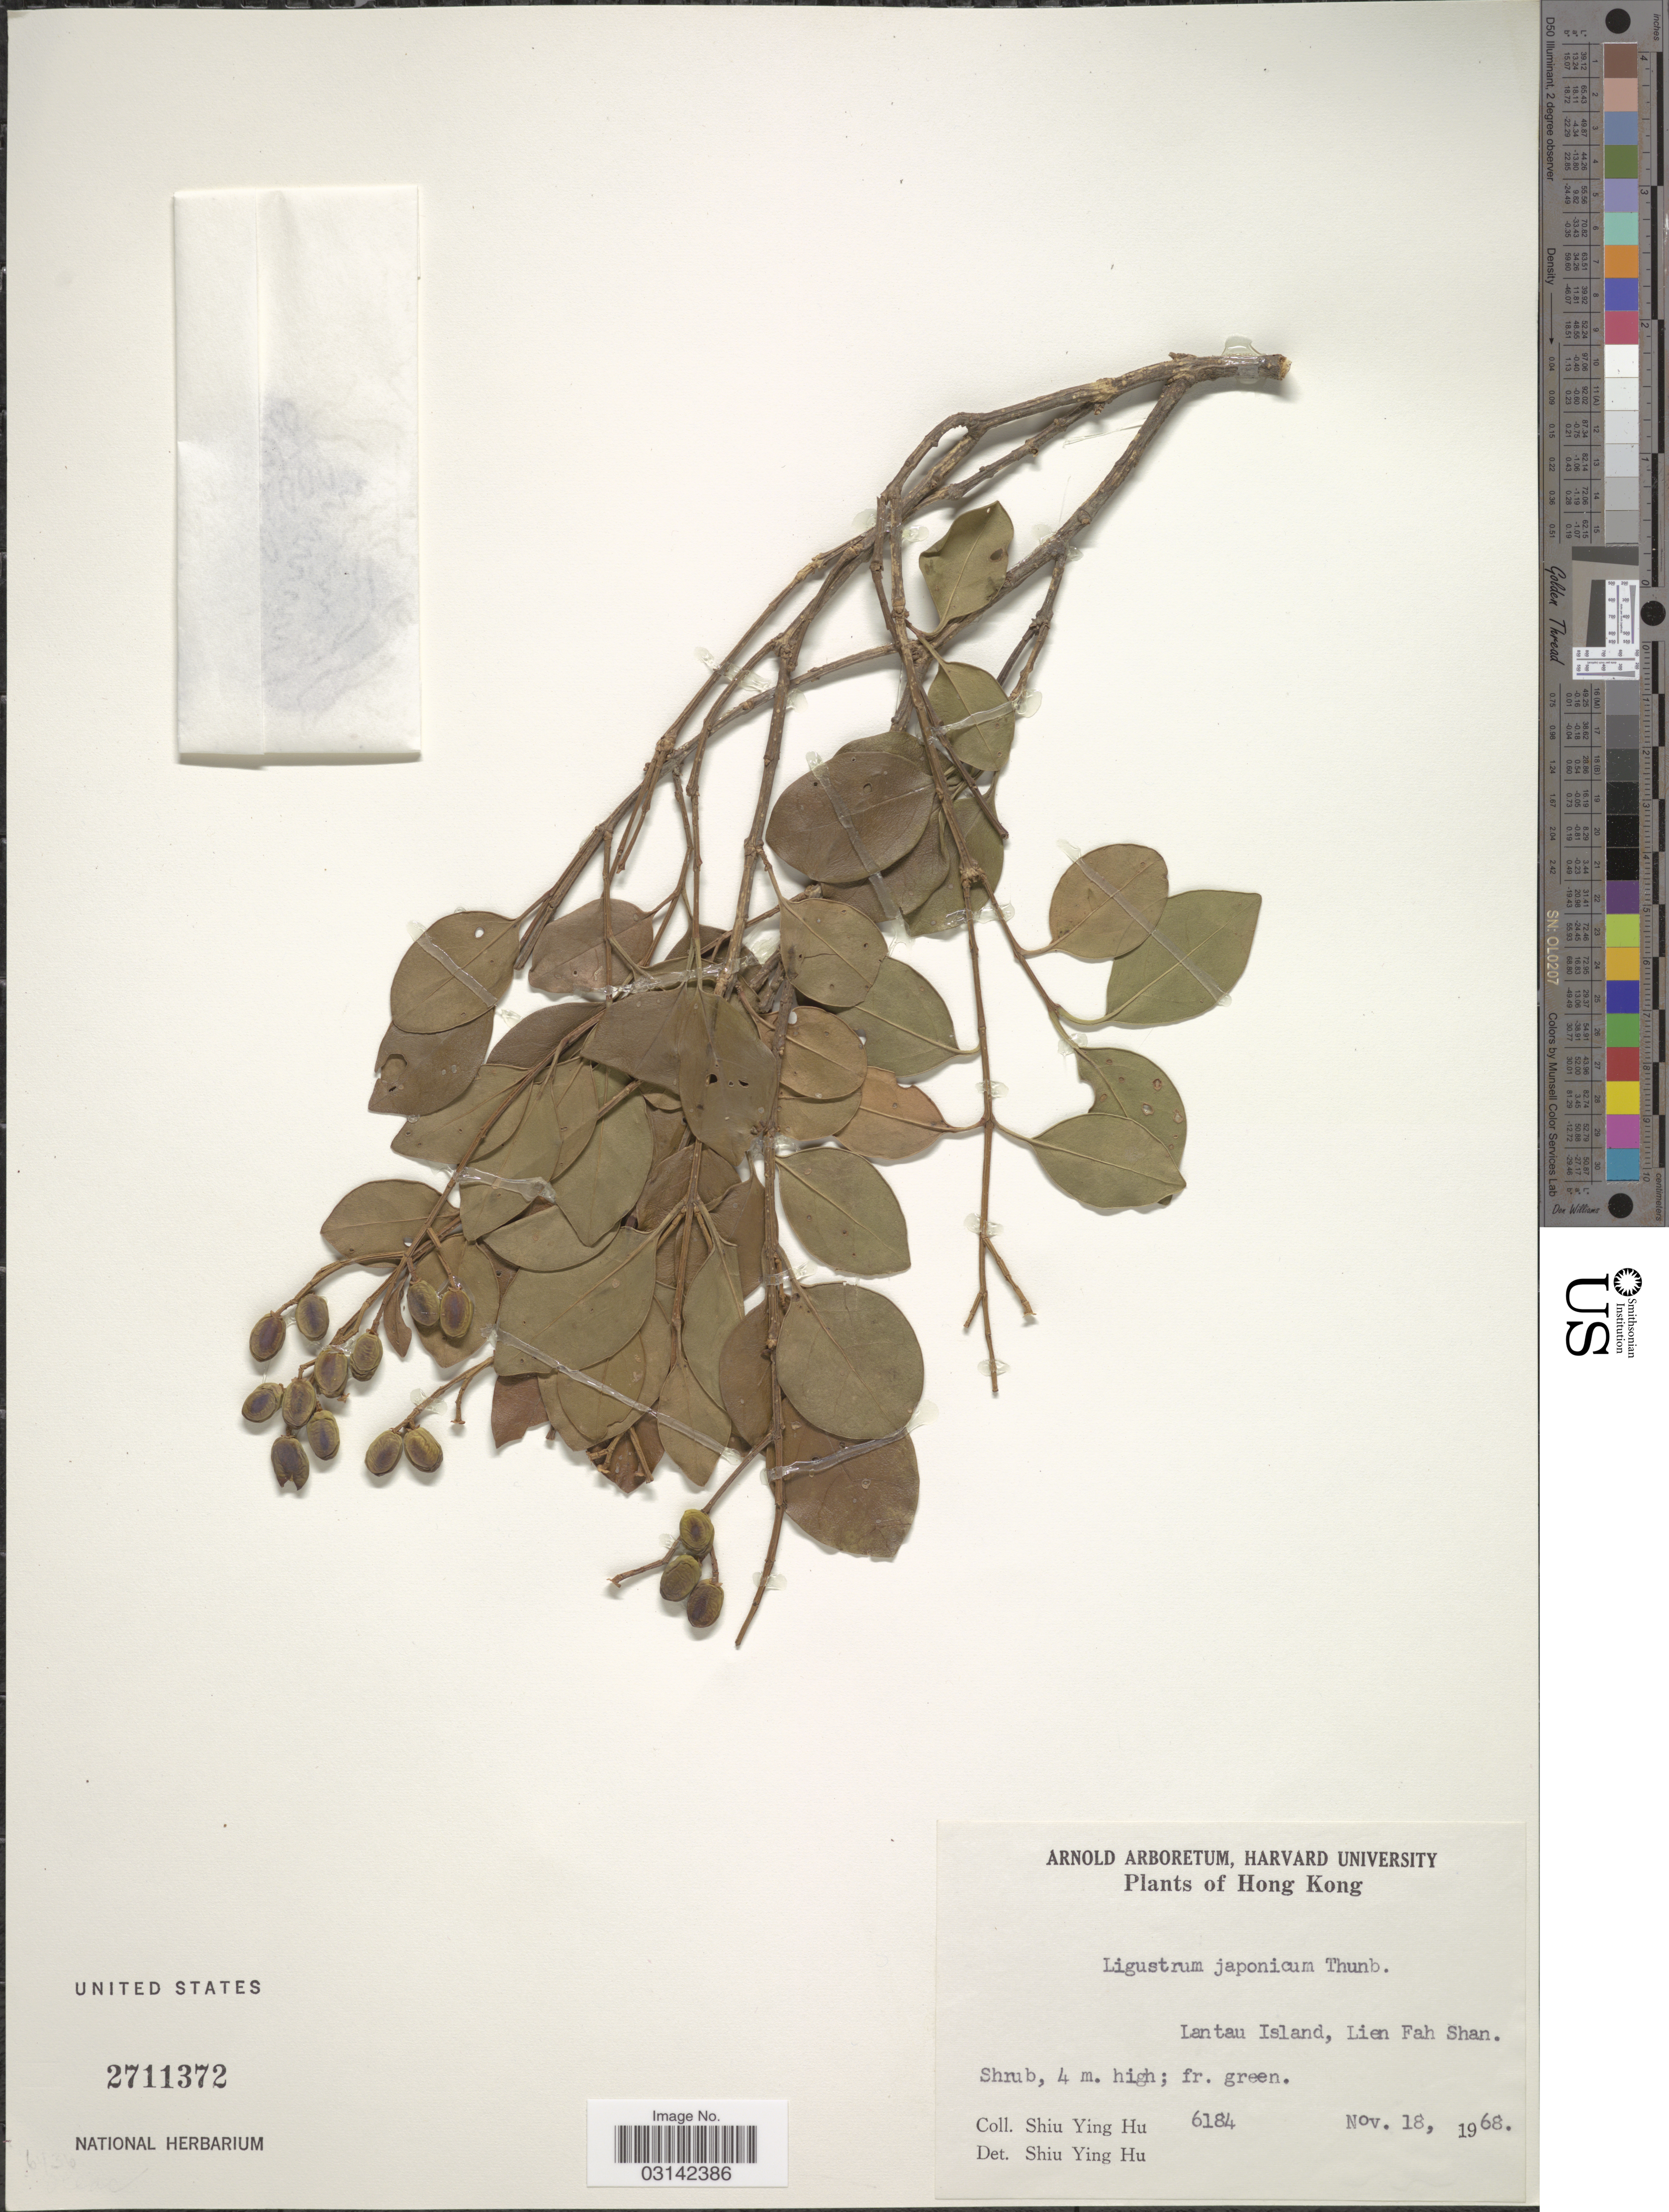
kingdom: Plantae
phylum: Tracheophyta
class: Magnoliopsida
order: Lamiales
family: Oleaceae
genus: Ligustrum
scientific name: Ligustrum japonicum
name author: Thunb.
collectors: S. Y. Hu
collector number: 6184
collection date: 1968-11-18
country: China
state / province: Hong Kong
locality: Lantau Island, Lien Fah Shan.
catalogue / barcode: US 2711372